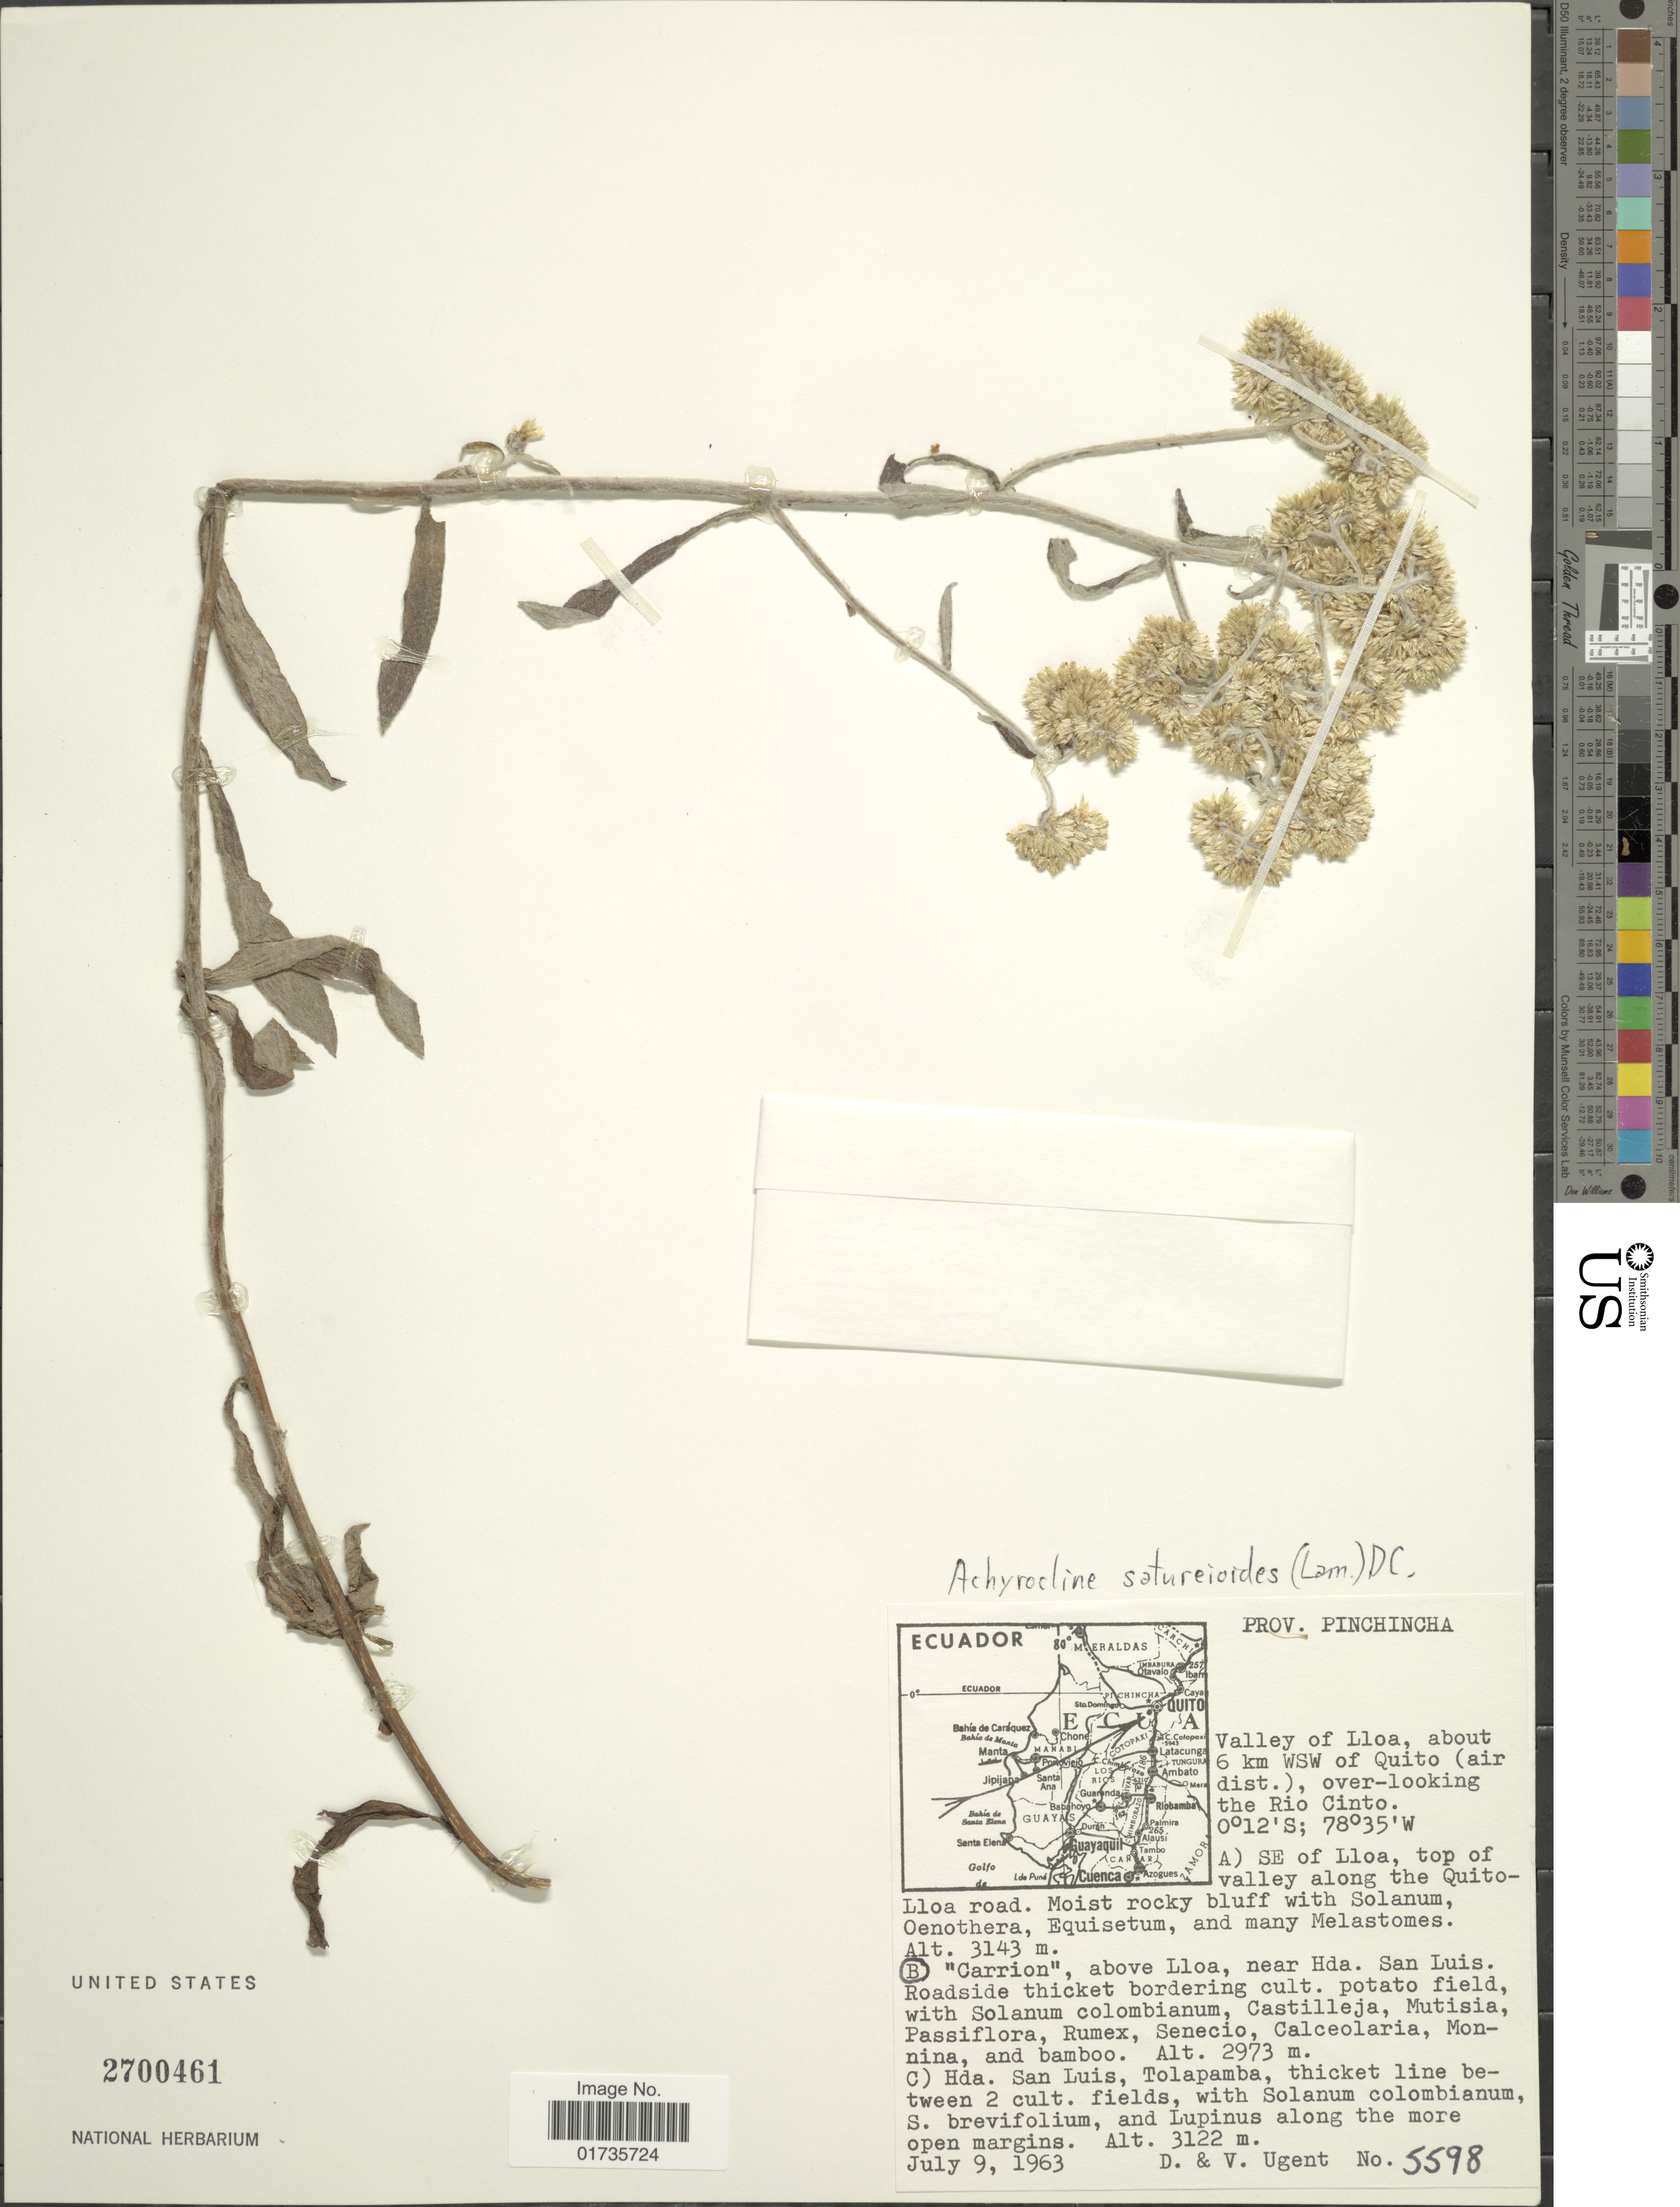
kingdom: Plantae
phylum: Tracheophyta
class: Magnoliopsida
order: Asterales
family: Asteraceae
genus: Achyrocline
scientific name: Achyrocline satureioides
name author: (Lam.) DC.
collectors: D. Ugent & V. Ugent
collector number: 5598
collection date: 1963-07-09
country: Ecuador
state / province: Pichincha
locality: Valley of Lloa, about 6 km WSW of Quito (air dist.), over-looking the Rio Cinto. 'Carrion', above Lloa, near Hda. San Luis.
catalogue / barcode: US 2700461